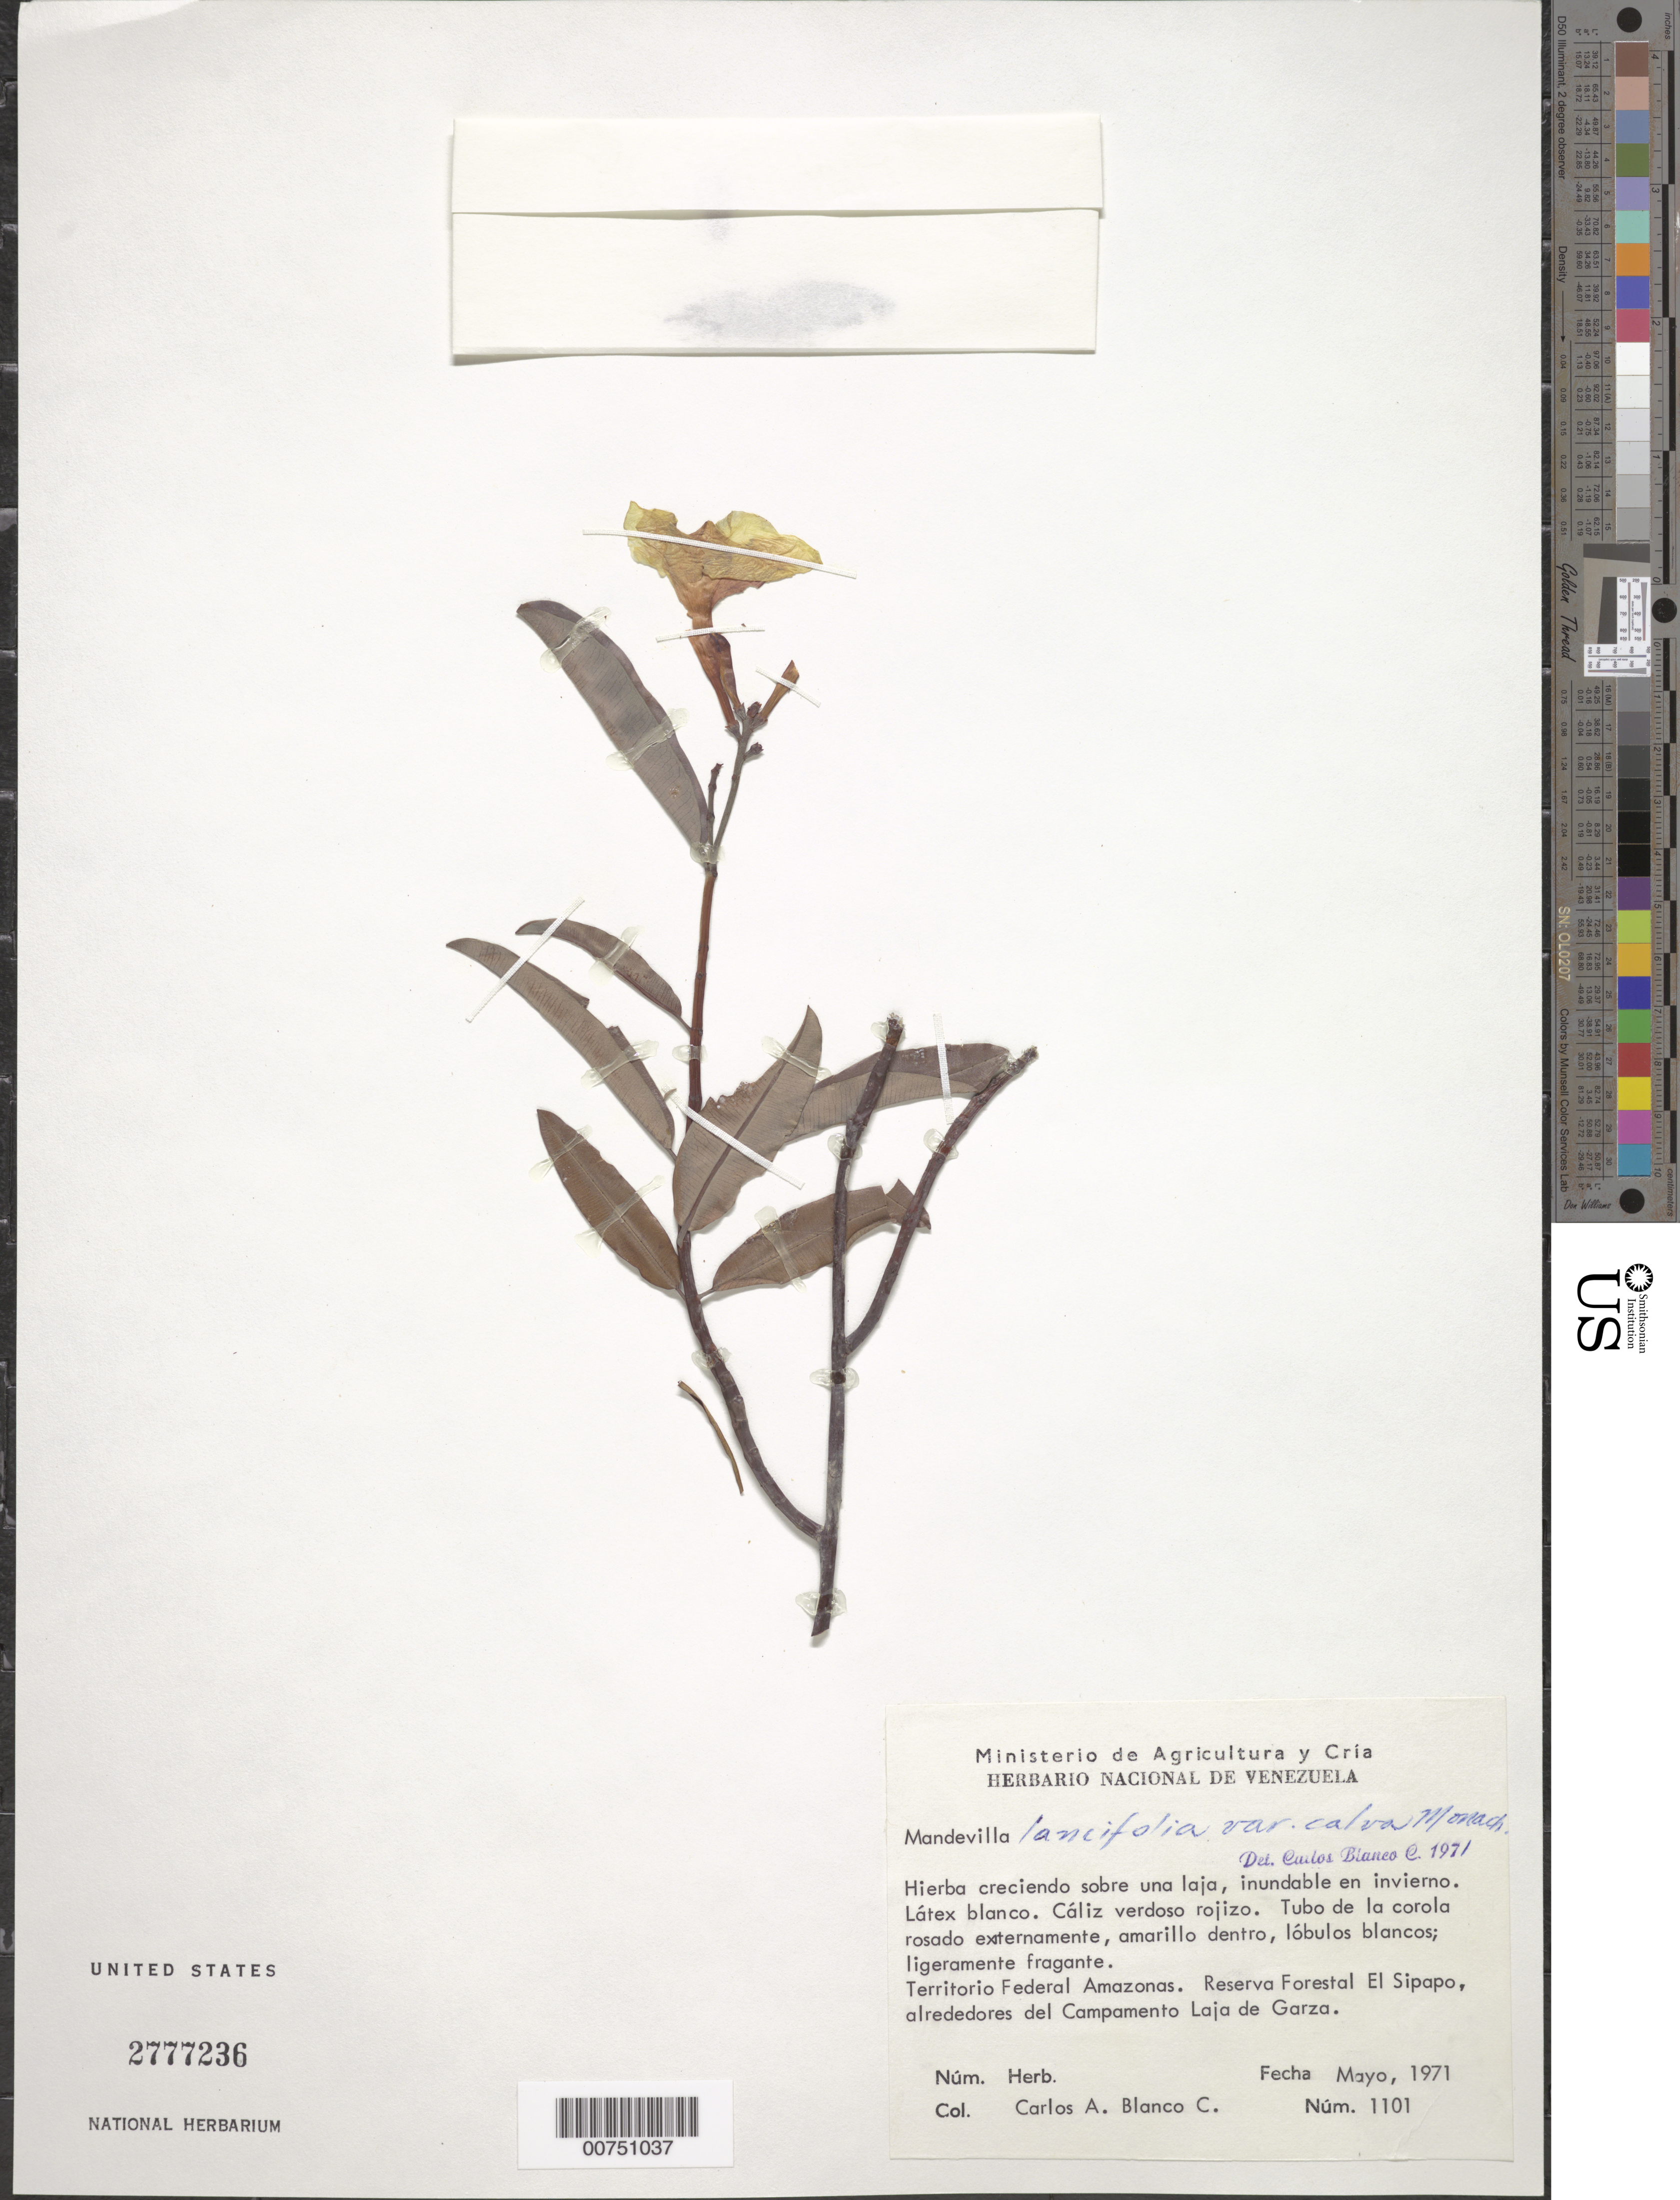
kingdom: Plantae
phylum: Tracheophyta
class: Magnoliopsida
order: Gentianales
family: Apocynaceae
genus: Mandevilla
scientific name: Mandevilla lancifolia var. calva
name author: Monach.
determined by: Blanco, C. A.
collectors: C. A. Blanco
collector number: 1101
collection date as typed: May-71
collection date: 1971-05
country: Venezuela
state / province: Amazonas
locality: Reserva Forestal El Sipapo, alrededores Campamento Laja de Garza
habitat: Hierba creciendo sobre una laja, inundable en invierno.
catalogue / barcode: US 2777236